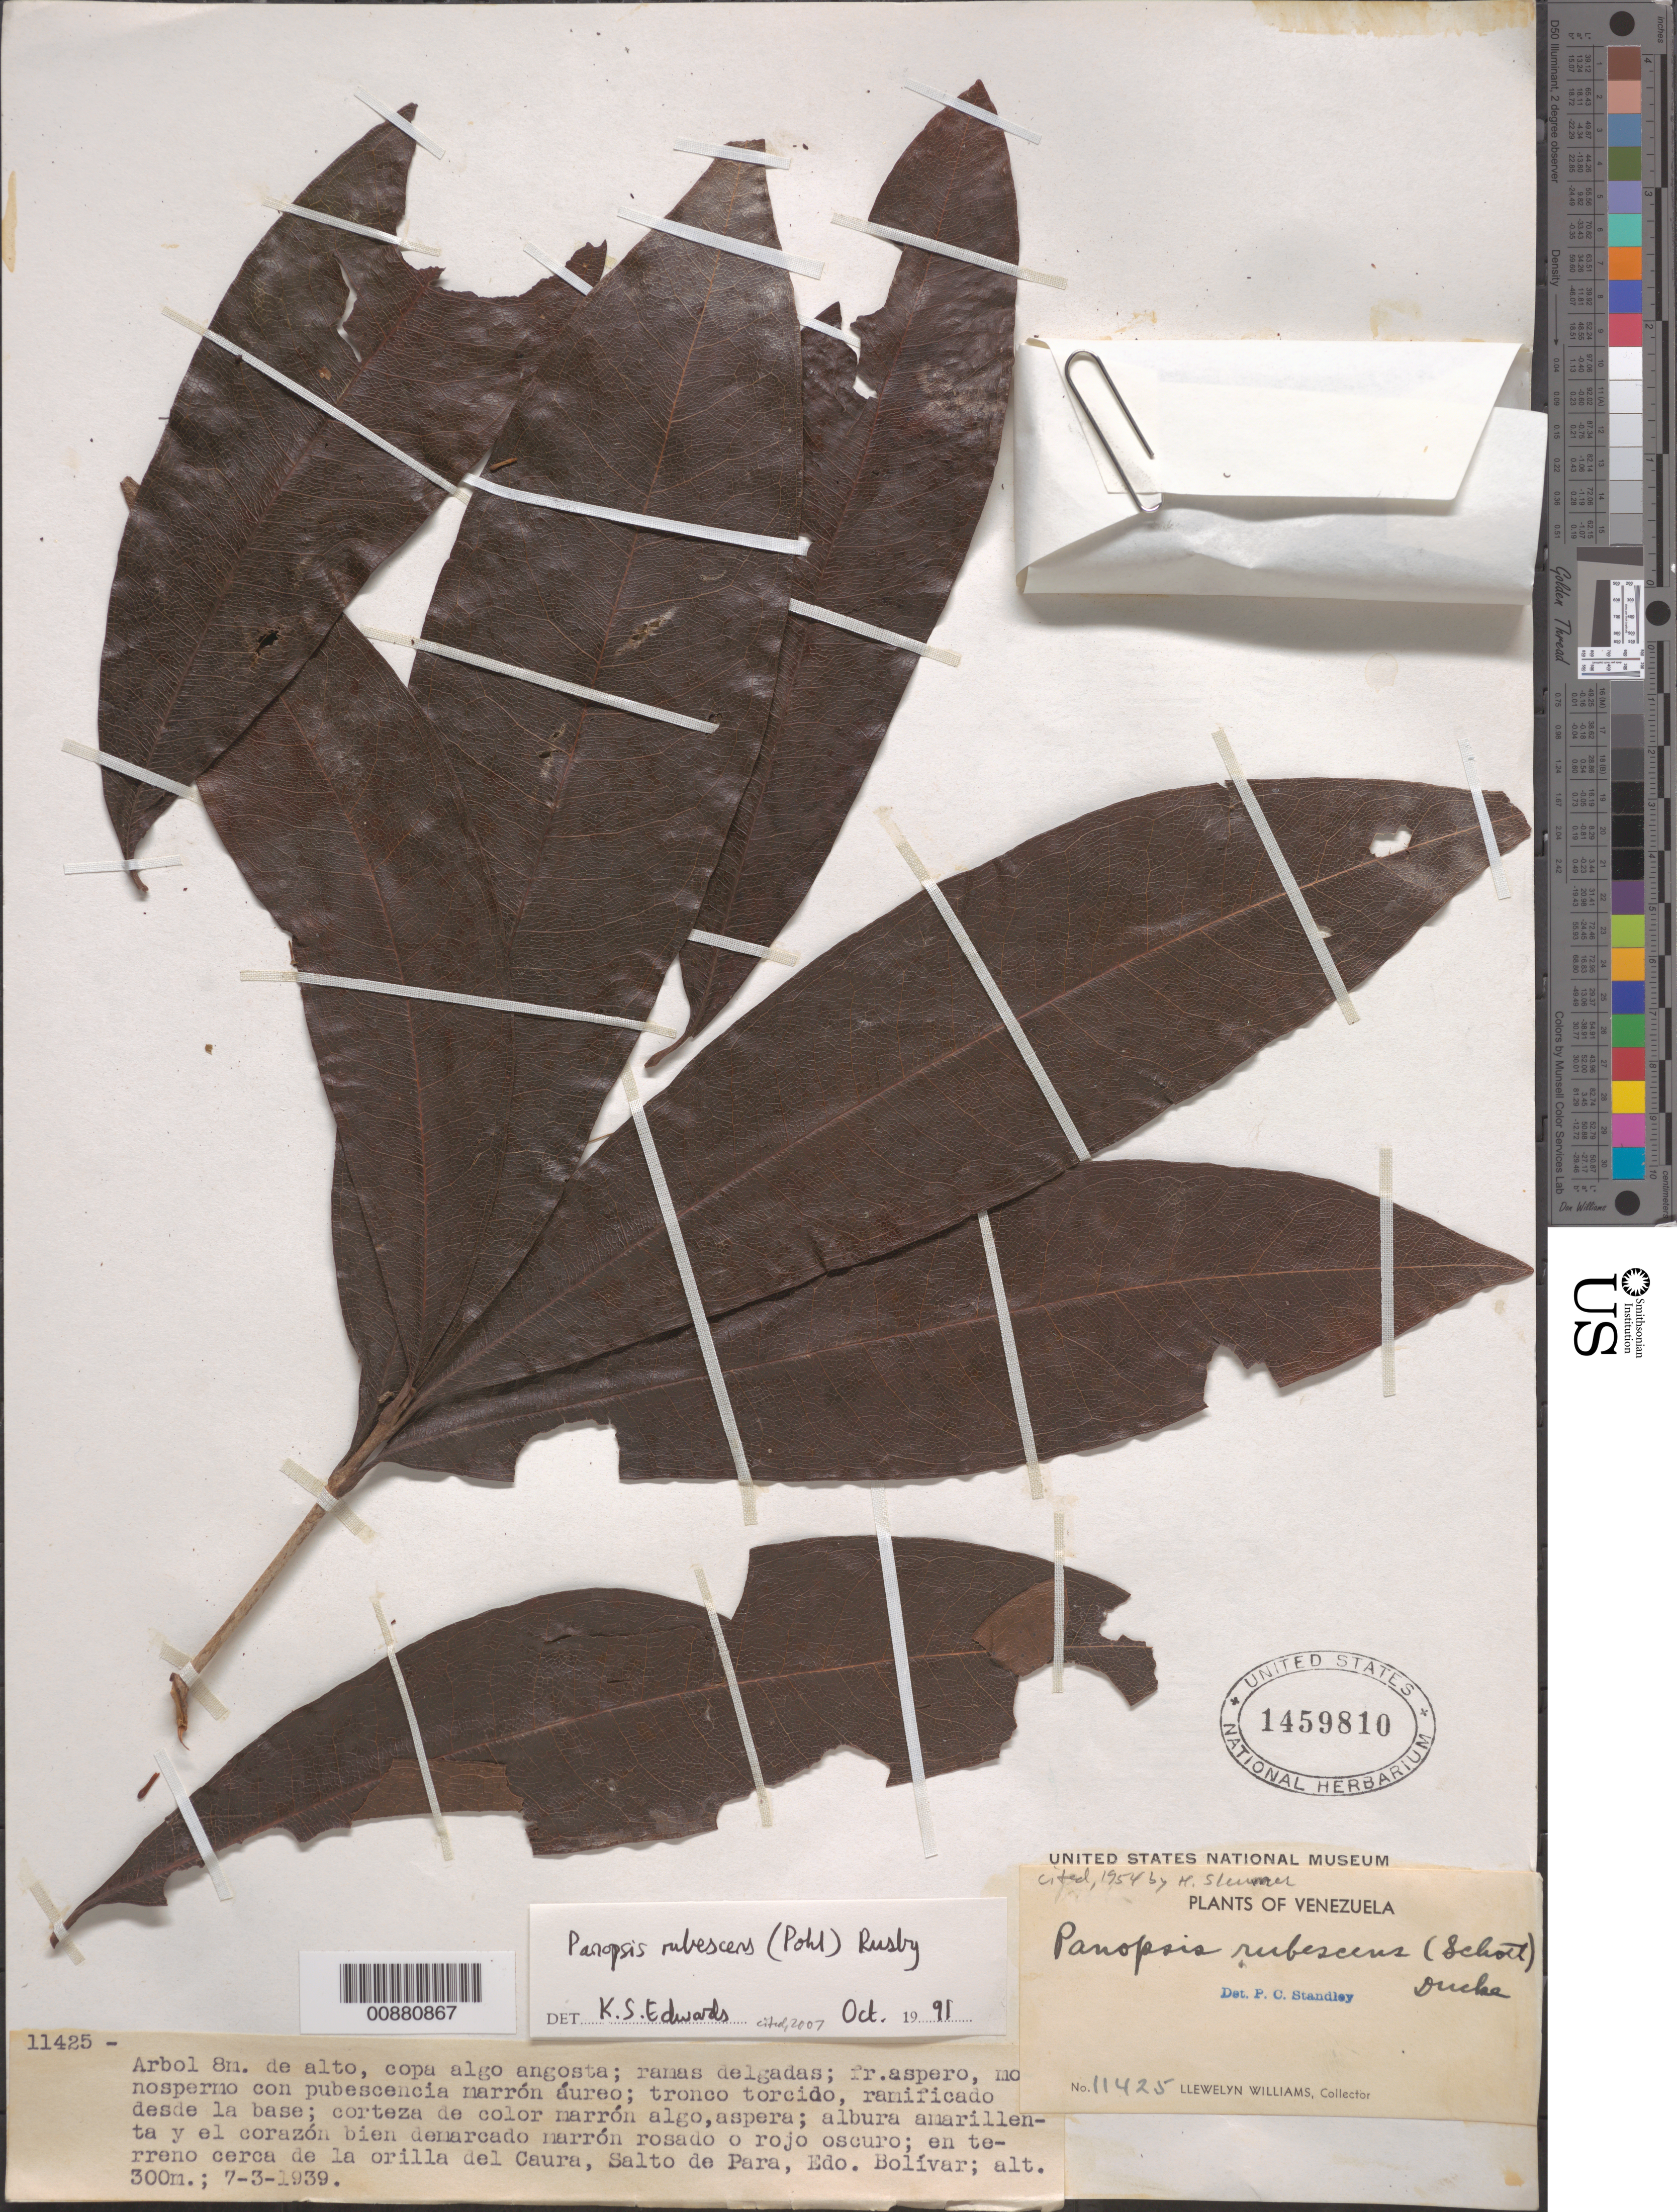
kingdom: Plantae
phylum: Tracheophyta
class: Magnoliopsida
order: Proteales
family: Proteaceae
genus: Panopsis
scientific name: Panopsis rubescens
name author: (Pohl) Pittier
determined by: Edwards, K. S.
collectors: Ll. Williams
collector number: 11425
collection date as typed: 7-Mar-39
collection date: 1939-03-07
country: Venezuela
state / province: Bolívar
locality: Salto de Para, Medio Caura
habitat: Terreno cerca de la orilla del rio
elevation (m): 300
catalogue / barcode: US 1459810